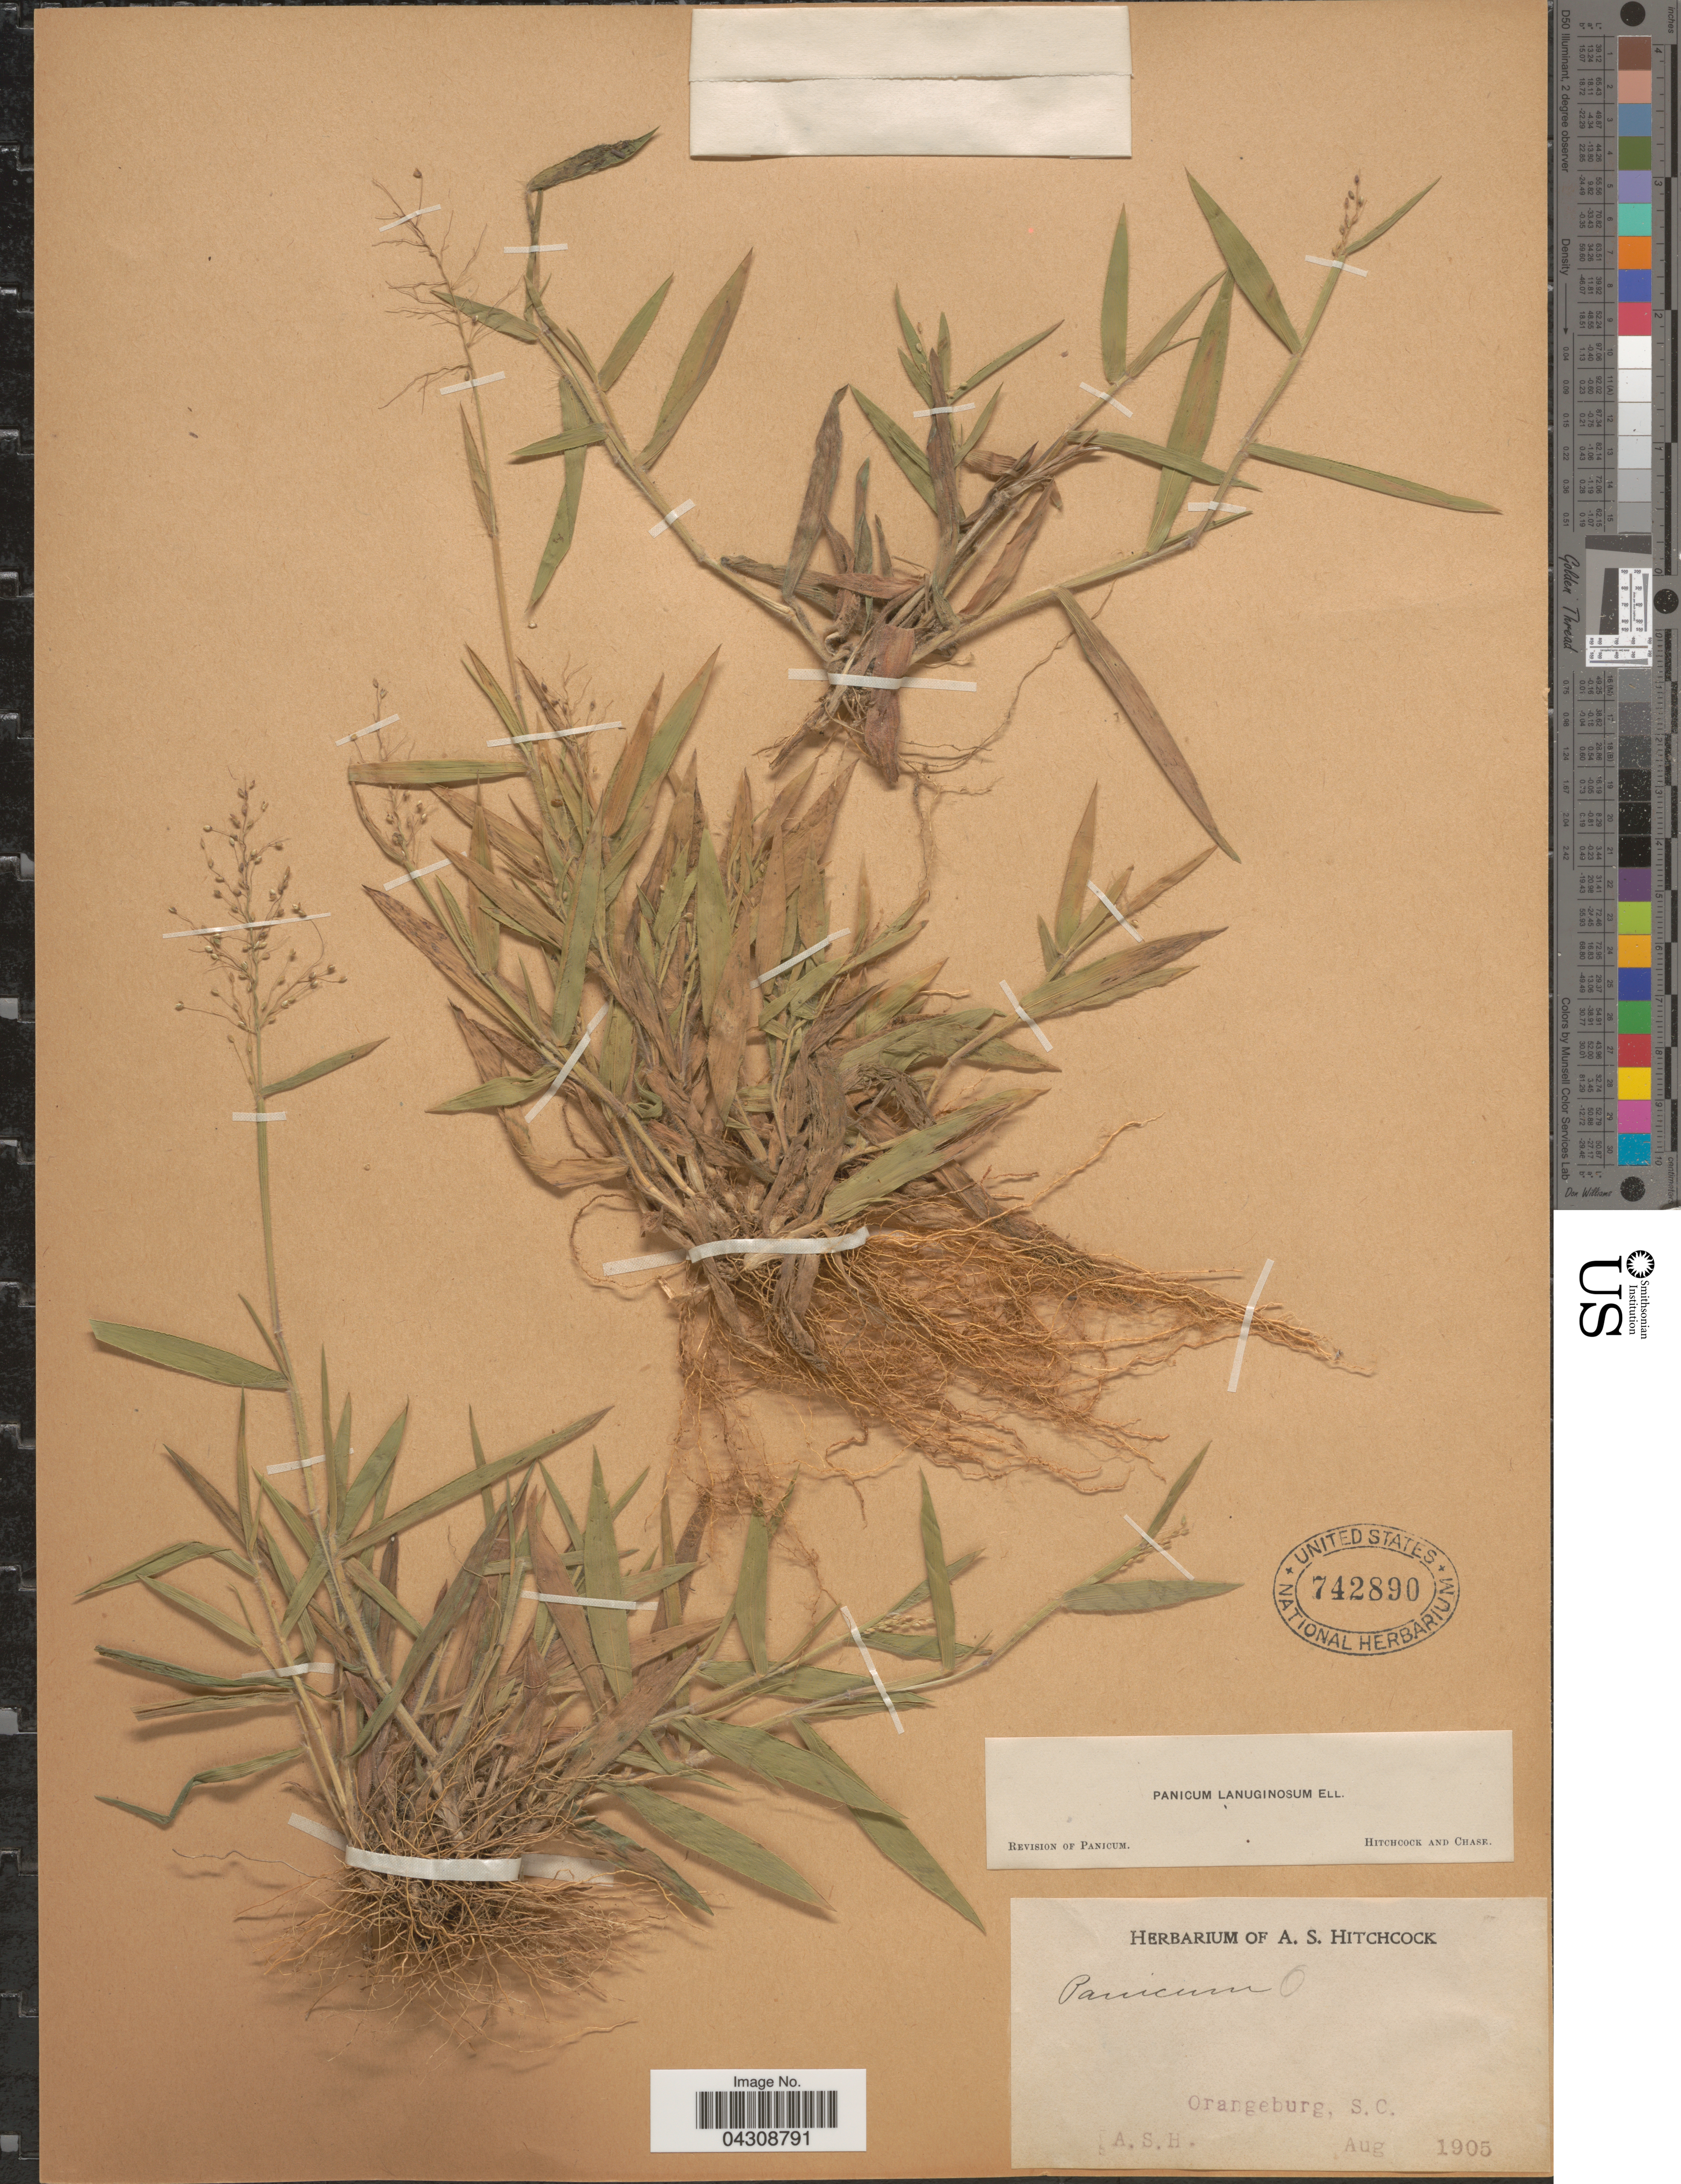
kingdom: Plantae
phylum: Tracheophyta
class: Liliopsida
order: Poales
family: Poaceae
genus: Dichanthelium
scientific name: Dichanthelium acuminatum var. acuminatum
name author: (Sw.) Gould & C.A. Clark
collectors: A. S. Hitchcock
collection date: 1905-08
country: United States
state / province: South Carolina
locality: Orangeburg.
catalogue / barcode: US 742890